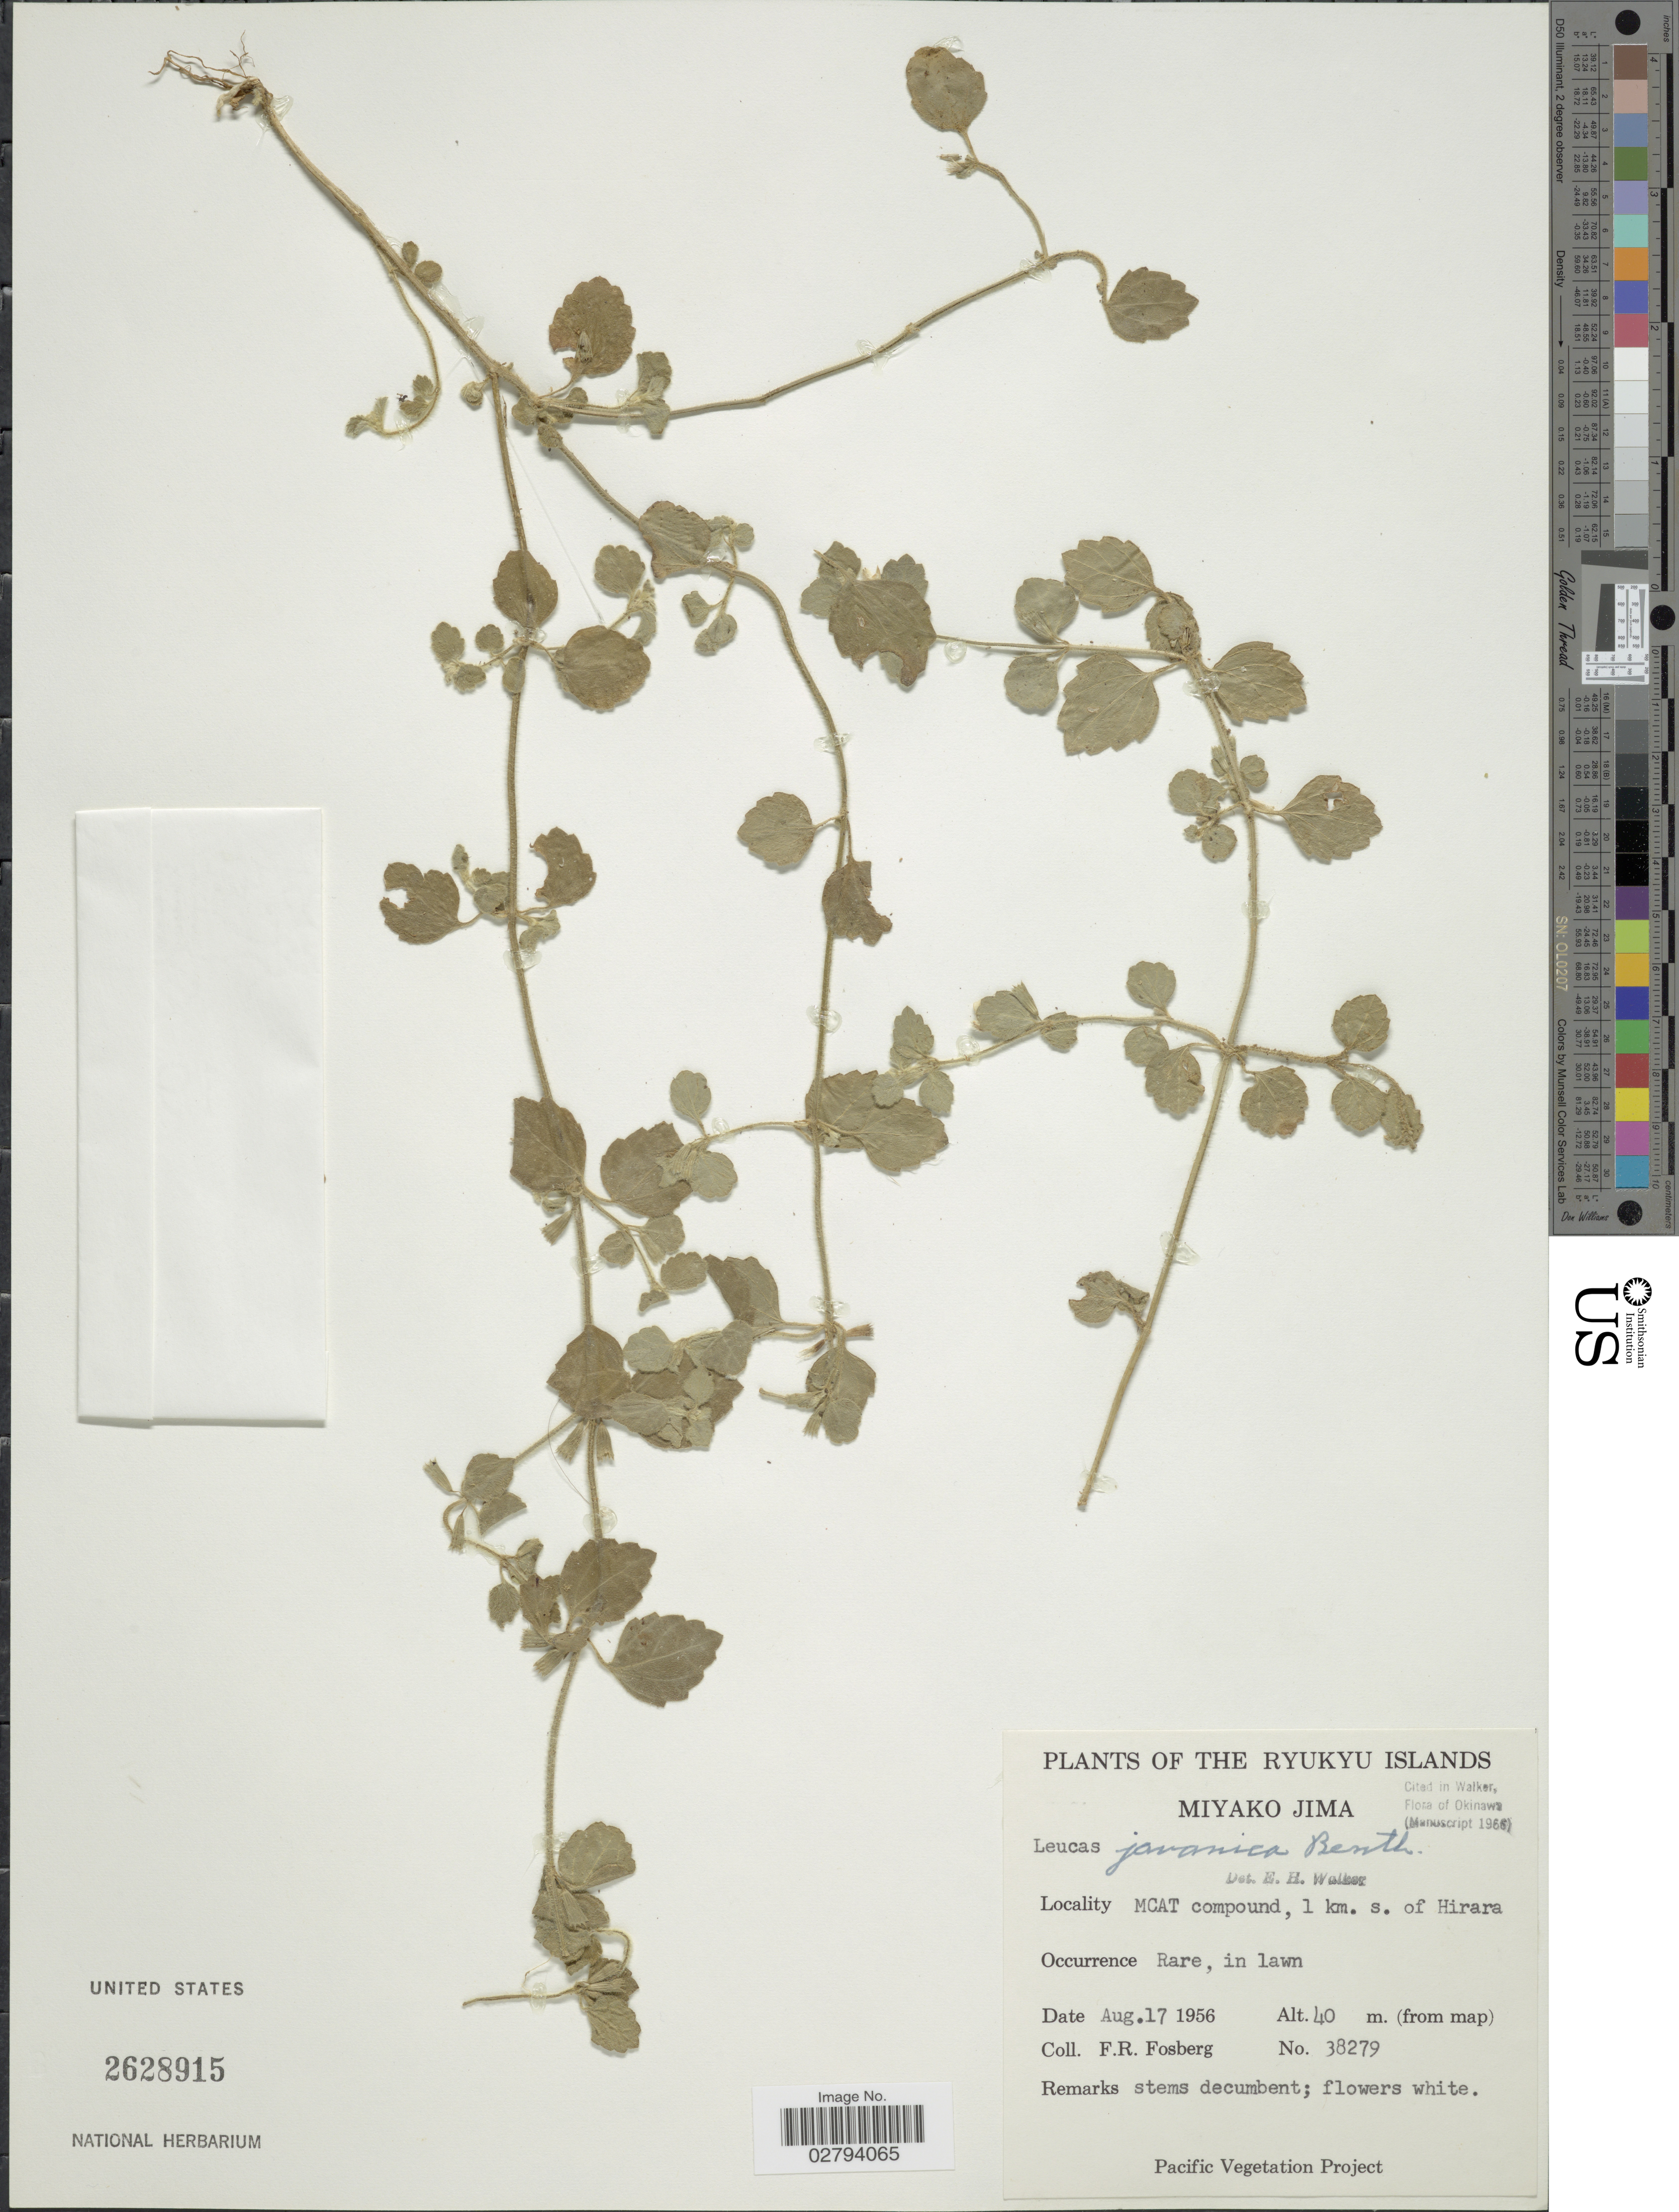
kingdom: Plantae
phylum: Tracheophyta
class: Magnoliopsida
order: Lamiales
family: Lamiaceae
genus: Leucas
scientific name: Leucas javanica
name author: Benth.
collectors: F. R. Fosberg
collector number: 38279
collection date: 1956-08-17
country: Japan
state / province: Okinawa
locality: The Ryukyu Islands, Miyako Jima, MCAT compound, 1 km. s. of Hirara.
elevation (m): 40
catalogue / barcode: US 2628915